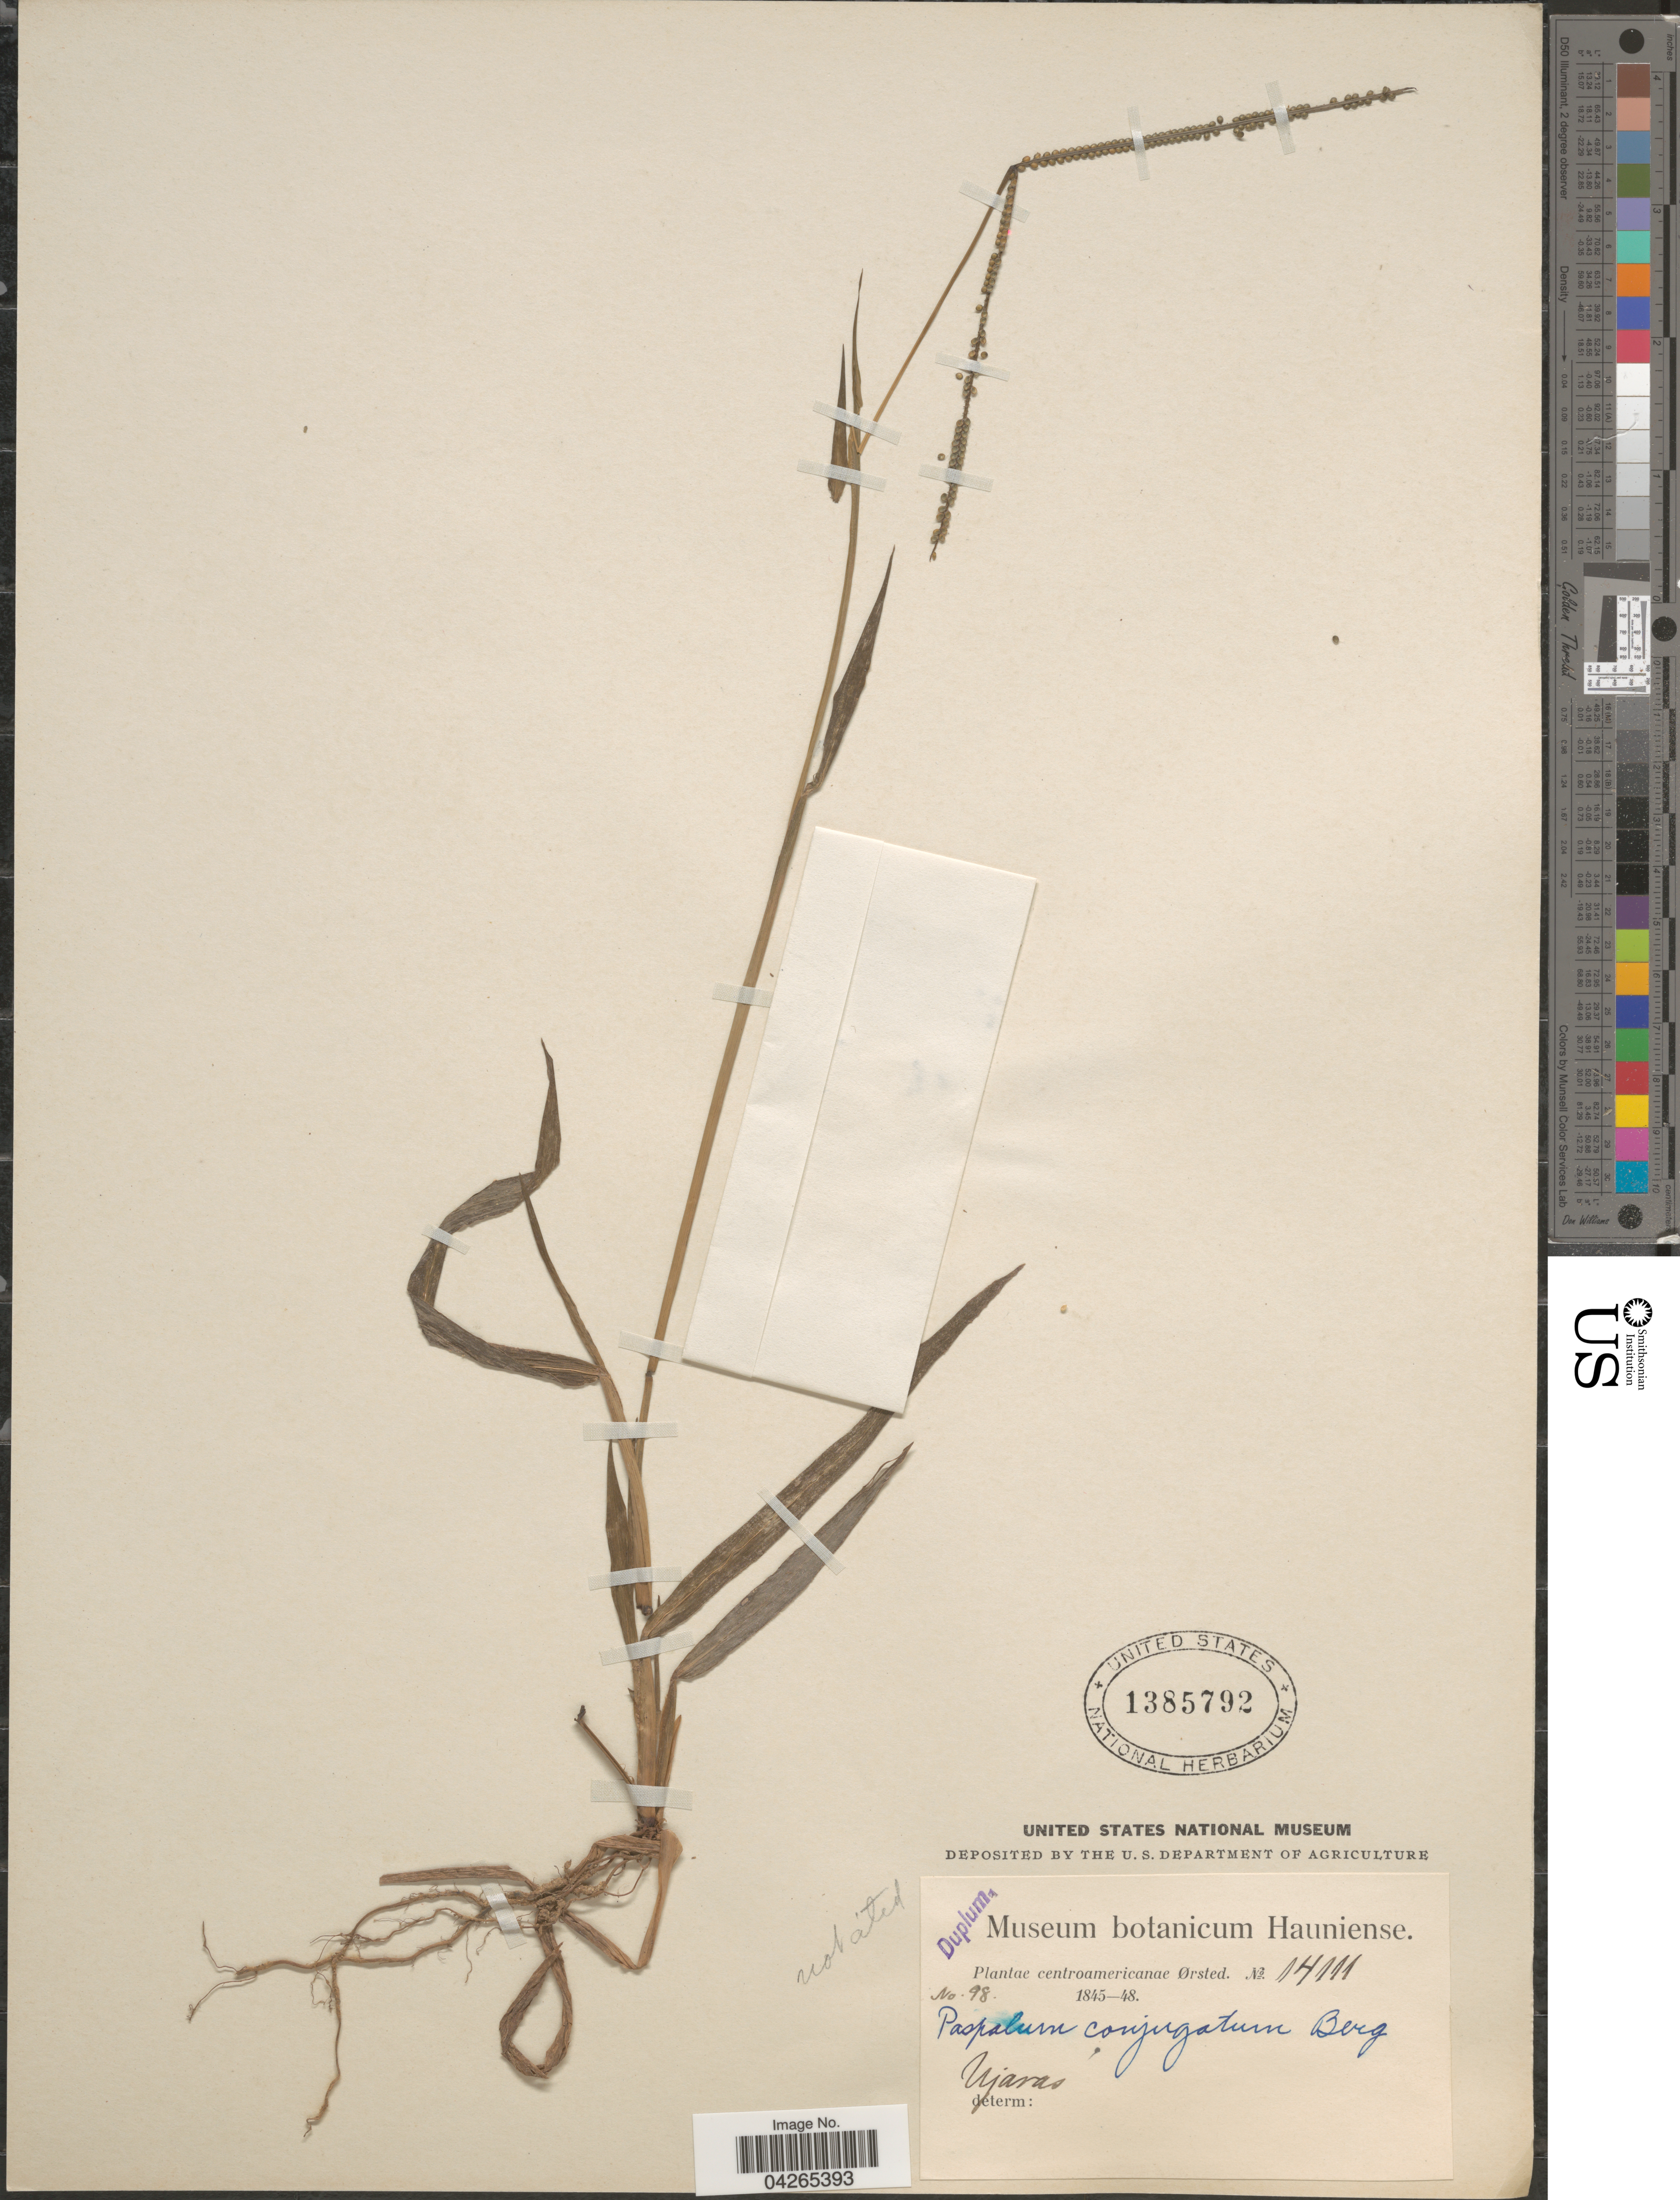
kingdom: Plantae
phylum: Tracheophyta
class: Liliopsida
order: Poales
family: Poaceae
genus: Paspalum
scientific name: Paspalum conjugatum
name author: P.J. Bergius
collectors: Ørsted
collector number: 14111/98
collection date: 1845/1848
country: Costa Rica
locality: Centroamericanae. Ujaras.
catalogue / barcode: US 1385792